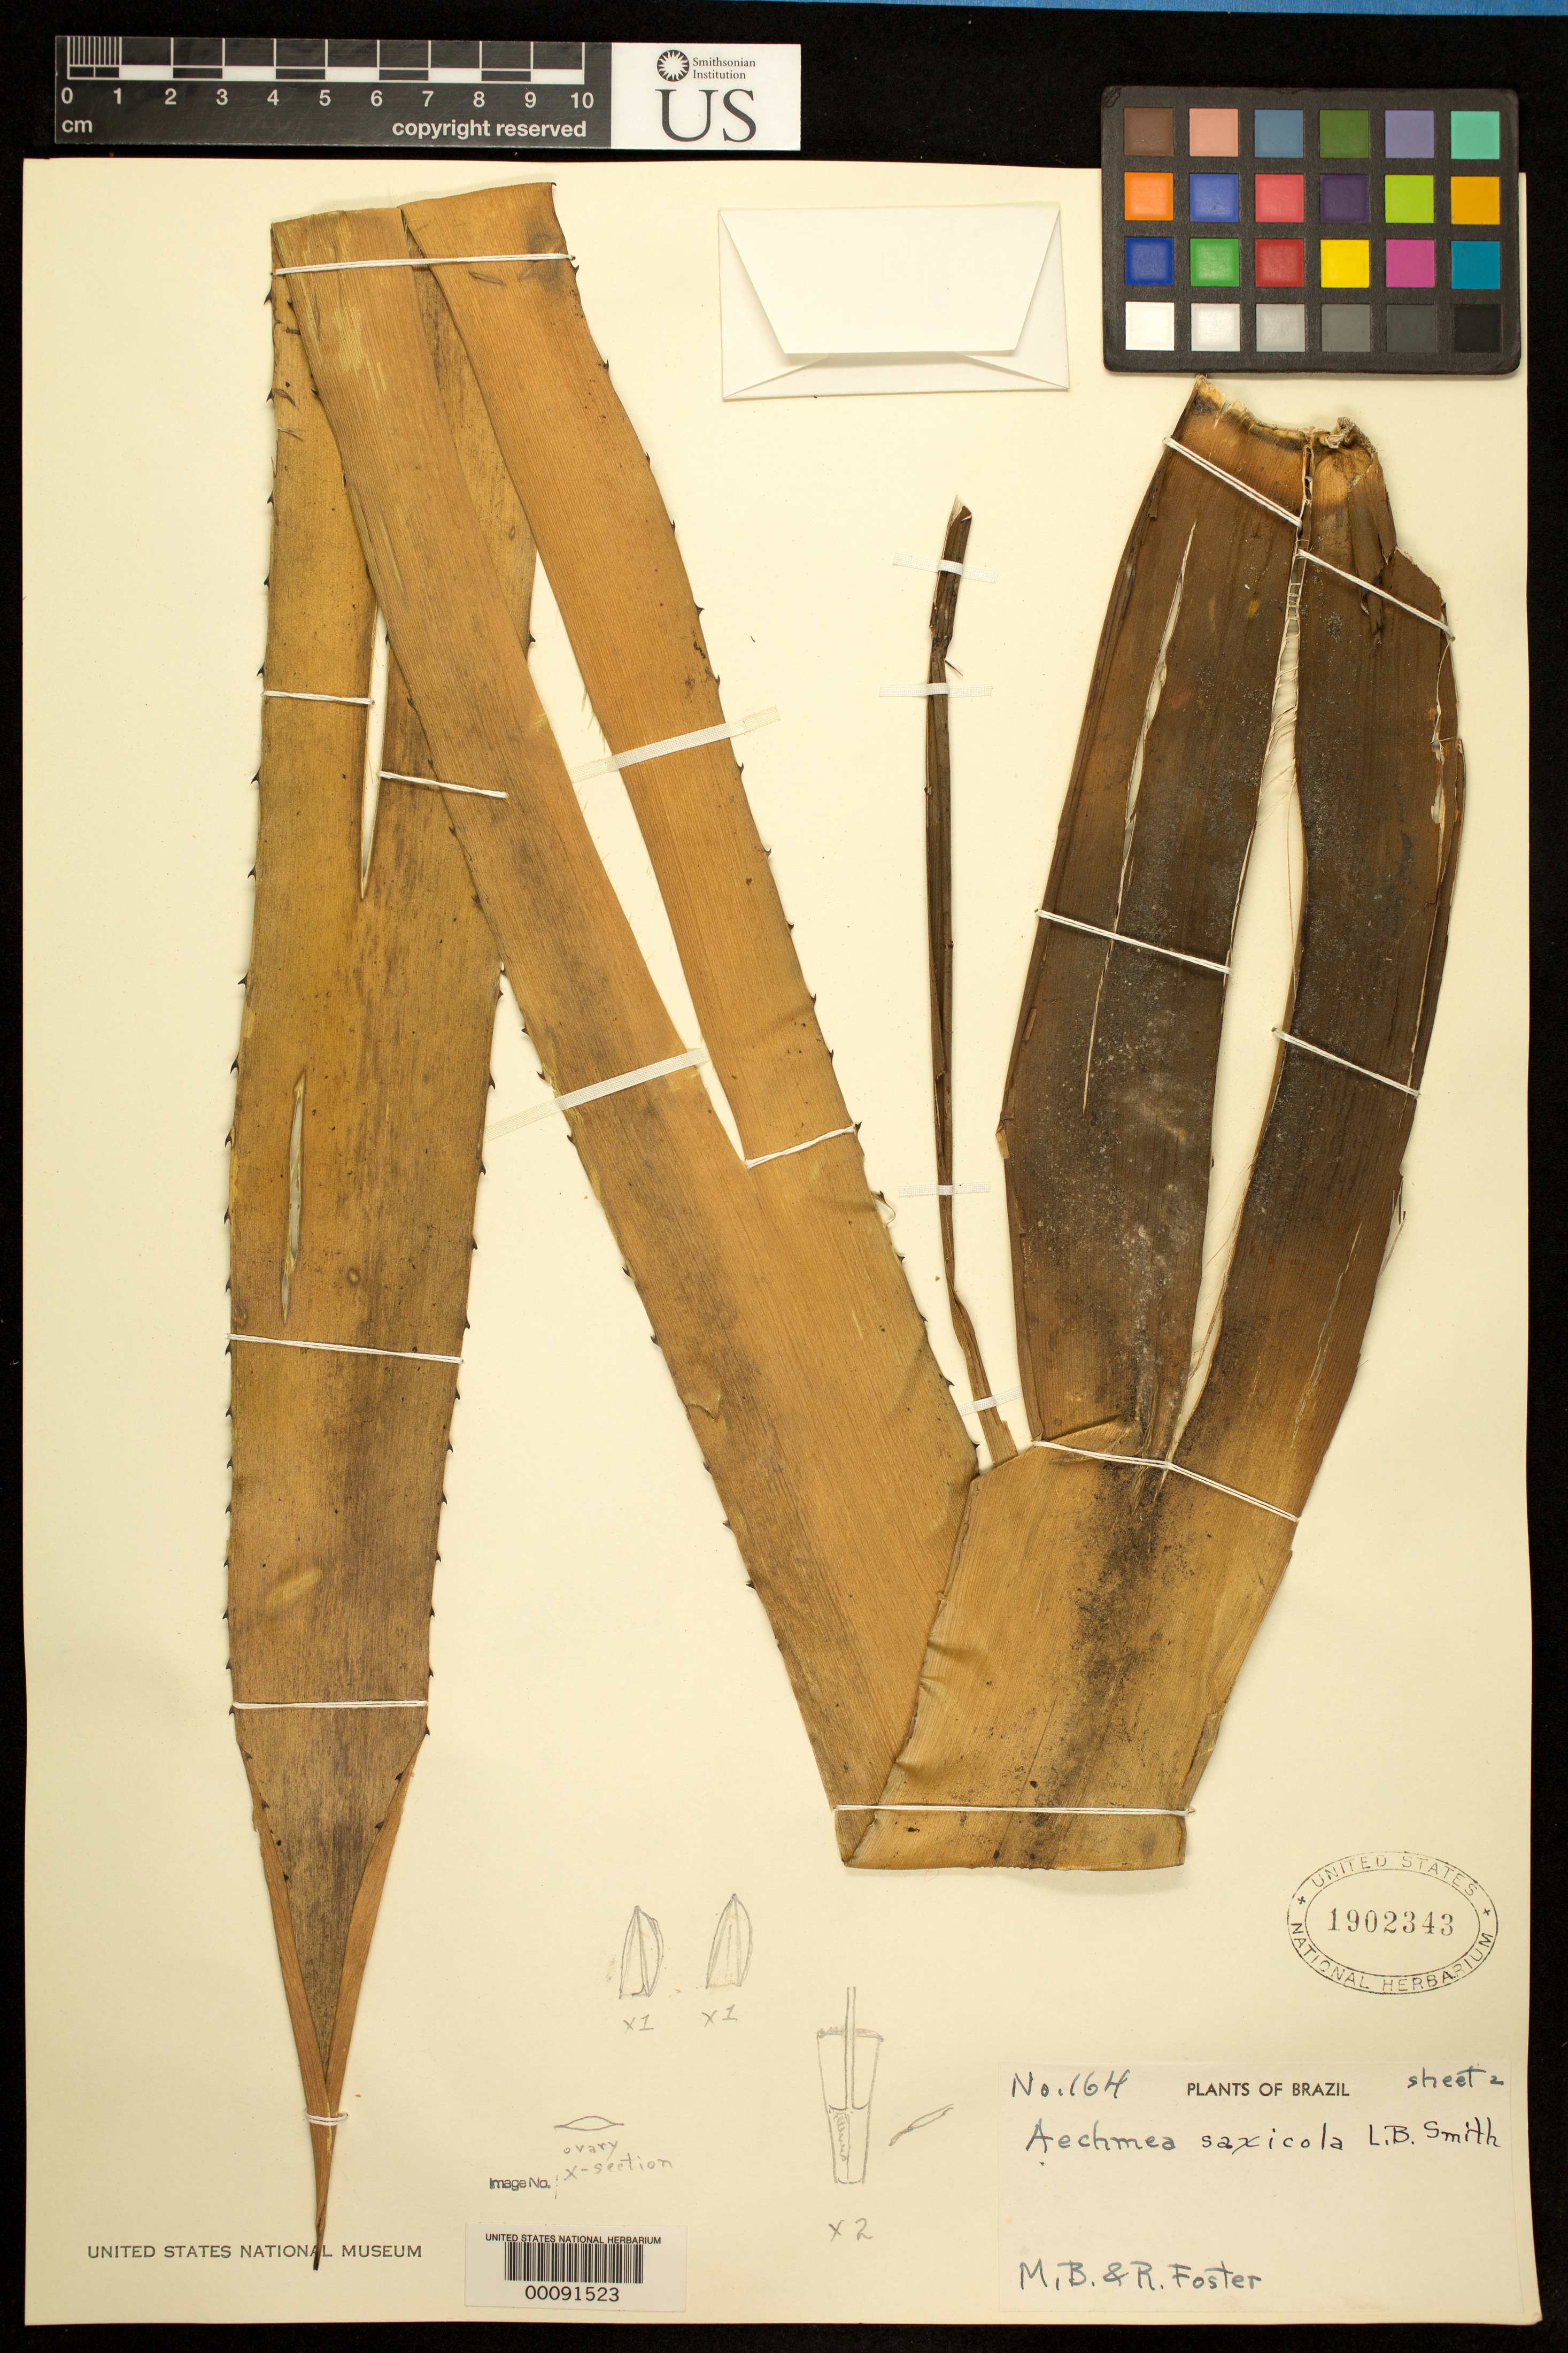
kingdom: Plantae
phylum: Tracheophyta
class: Liliopsida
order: Poales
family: Bromeliaceae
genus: Aechmea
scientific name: Aechmea saxicola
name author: L.B. Sm.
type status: Holotype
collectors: M. B. Foster & R. C. Foster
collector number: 164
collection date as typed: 07 Jul 1939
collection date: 1939-07-07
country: Brazil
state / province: Espírito Santo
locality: Cachoeira de Itapemirim.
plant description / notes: Collected sterile, 7-7-1939, flowered in cultivation in Orlando, 7-7-1947. Protologue cites all 3 sheets by USNH sheet number (1902342, 1902343, 1902344) as "Typus".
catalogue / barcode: US 1902343